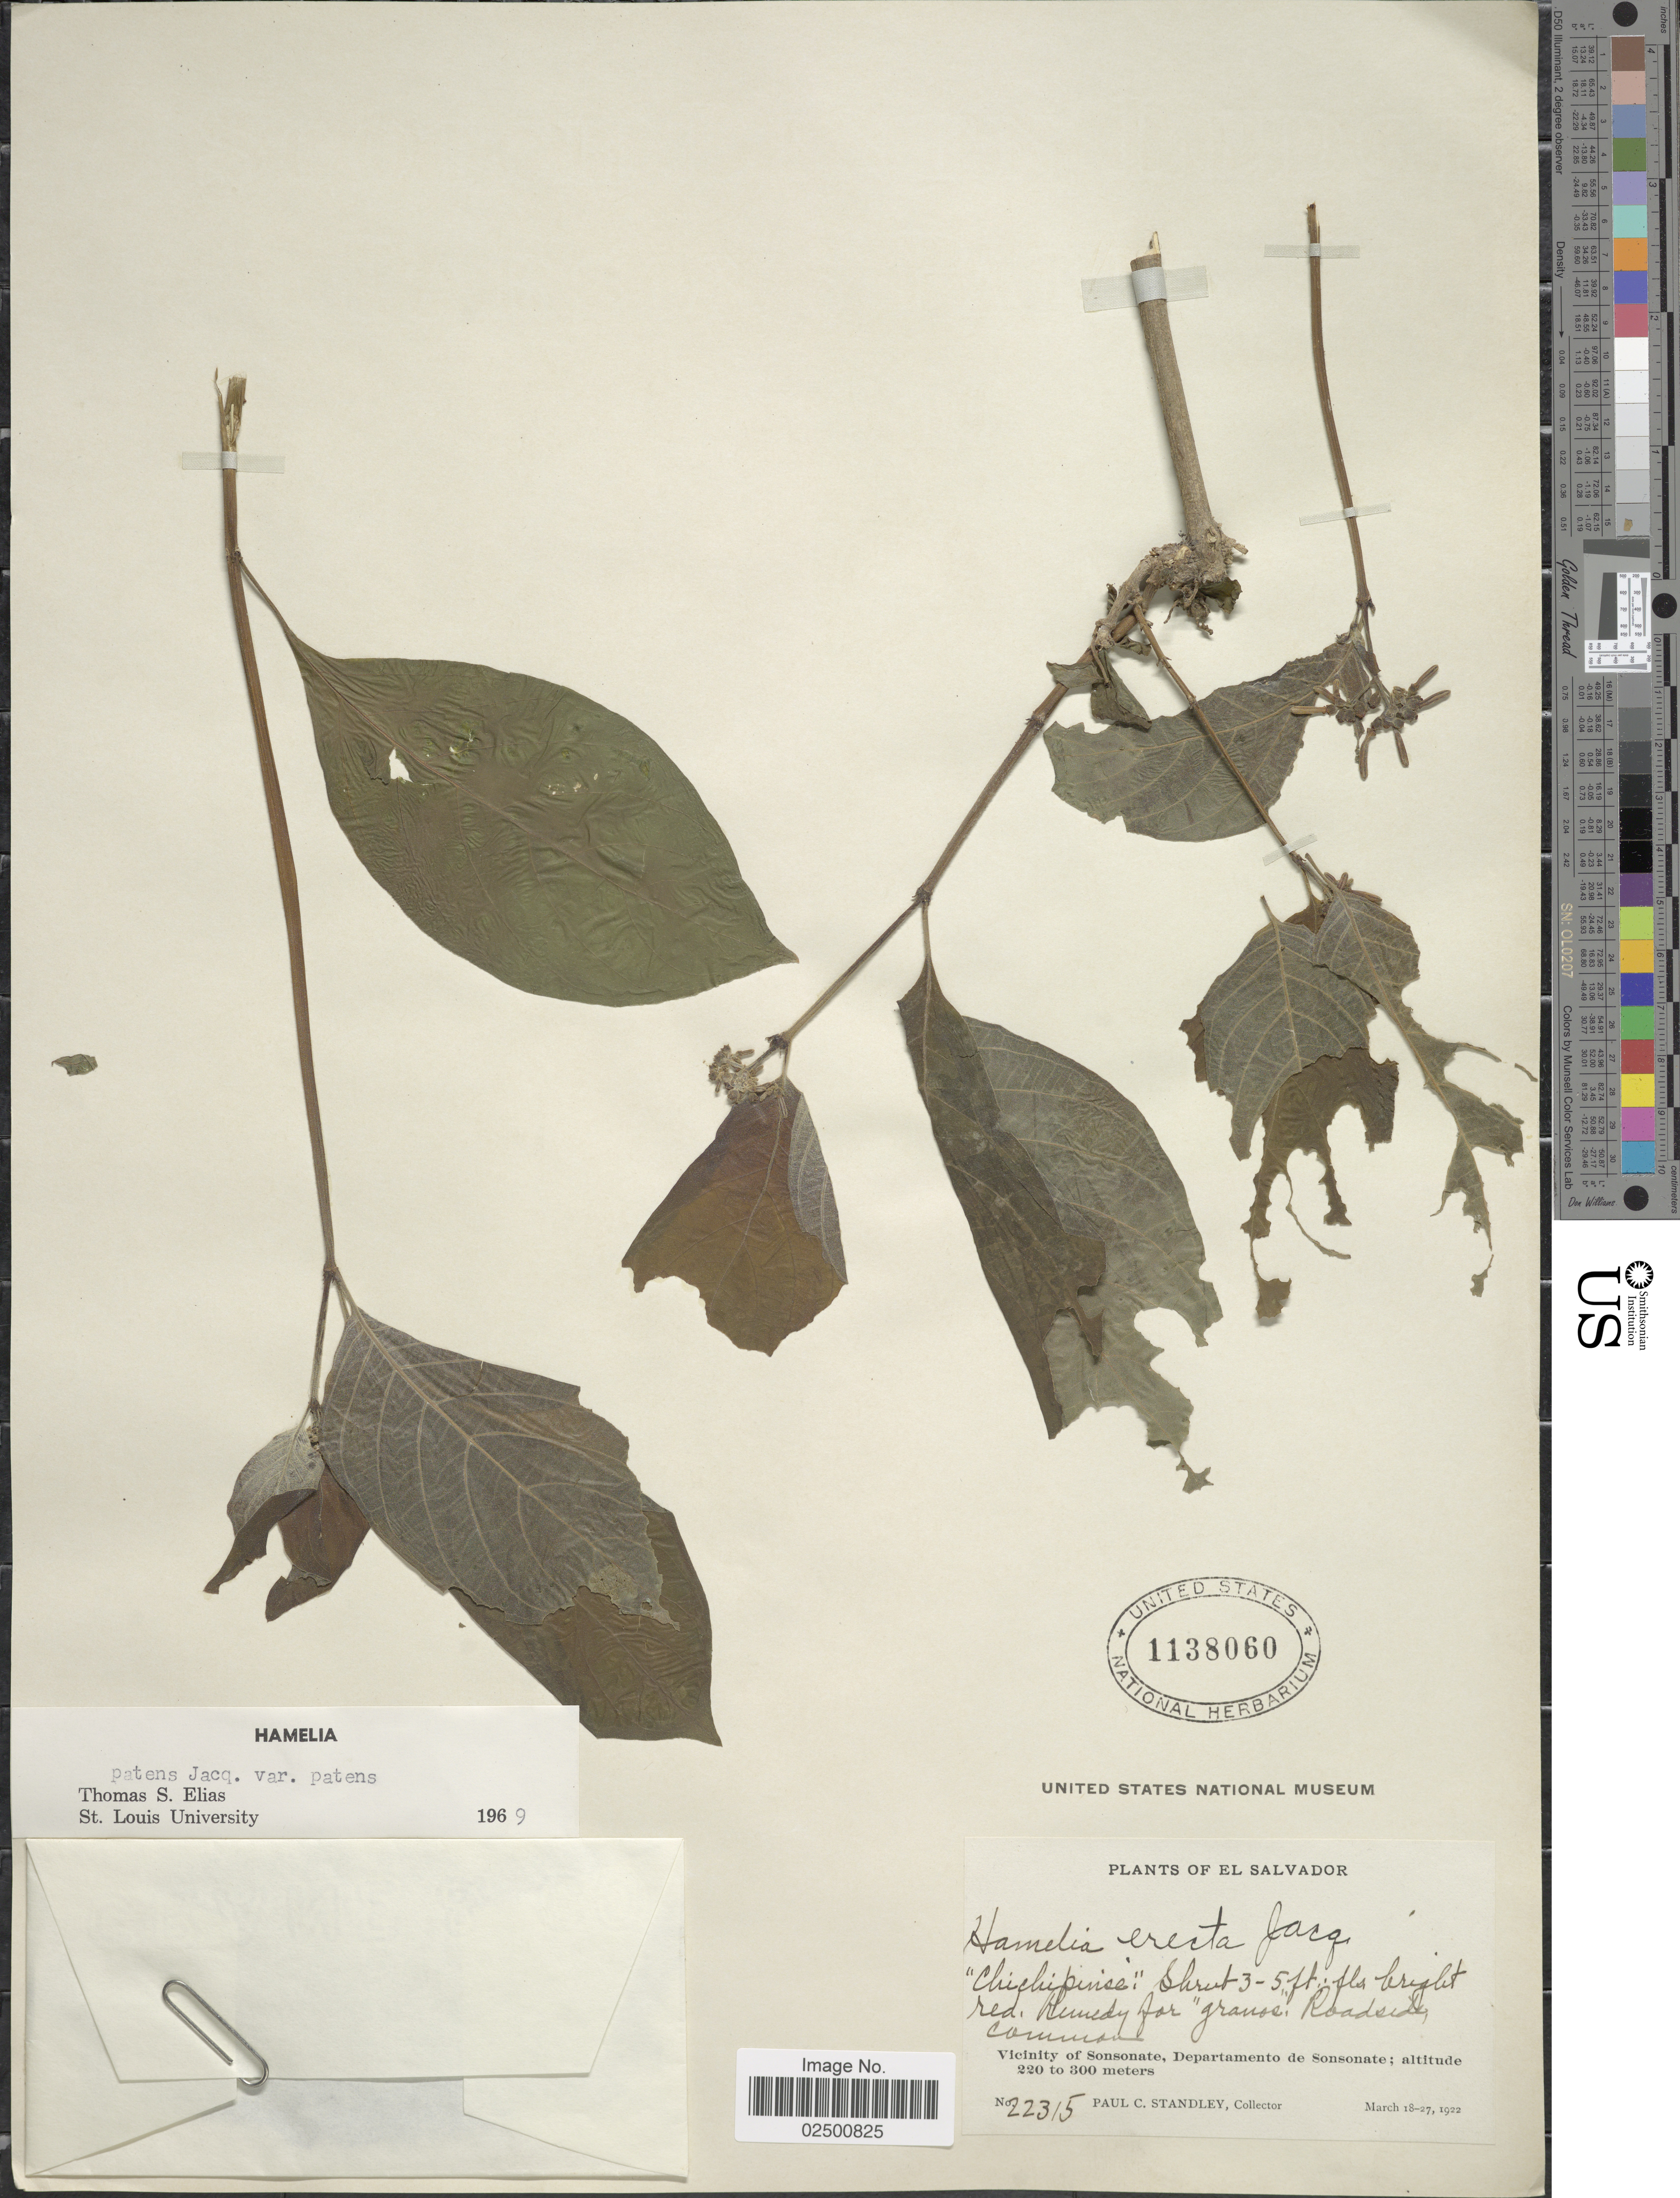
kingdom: Plantae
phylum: Tracheophyta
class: Magnoliopsida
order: Gentianales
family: Rubiaceae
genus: Hamelia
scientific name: Hamelia patens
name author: Jacq.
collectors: P. C. Standley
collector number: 22315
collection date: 1922-03-18/1922-03-27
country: El Salvador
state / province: Sonsonate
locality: Vicinity of Sonsonate, Departamento de Sonsonate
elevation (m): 220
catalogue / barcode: US 1138060